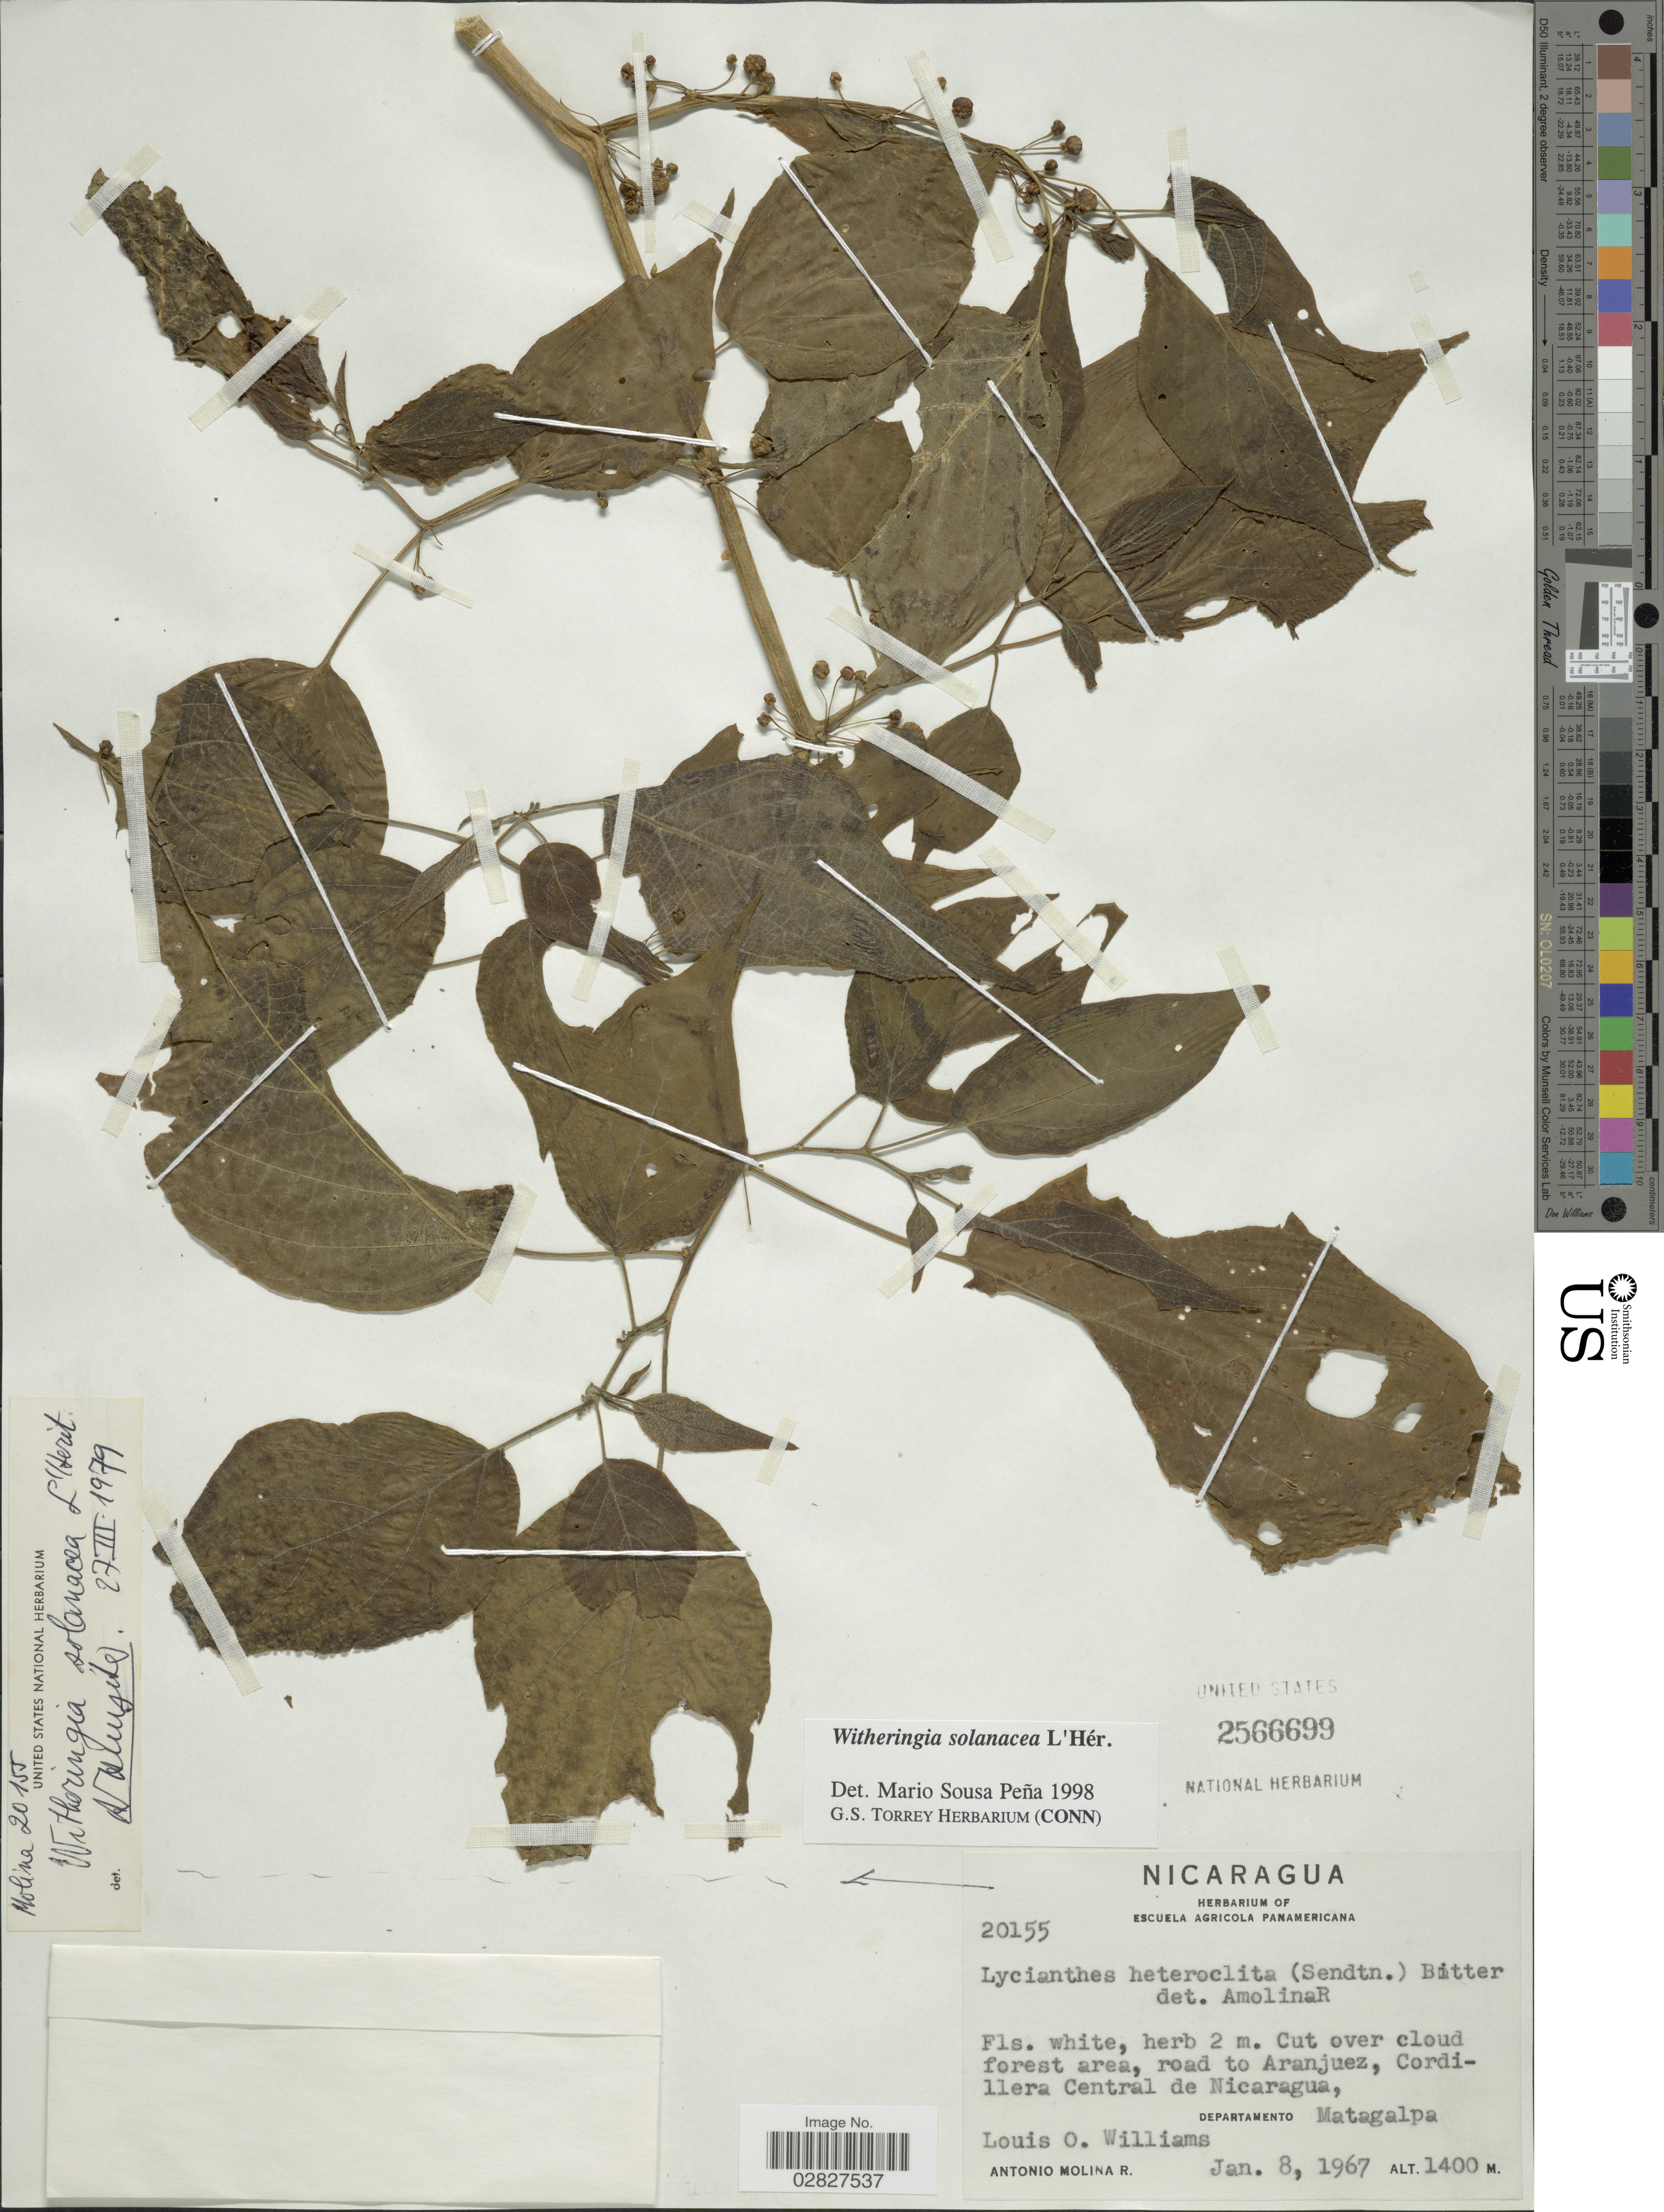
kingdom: Plantae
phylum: Tracheophyta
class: Magnoliopsida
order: Solanales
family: Solanaceae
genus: Witheringia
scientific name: Witheringia solanacea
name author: L'Hér.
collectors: L. O. Williams & A. Molina R.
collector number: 20155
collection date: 1967-01-08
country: Nicaragua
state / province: Matagalpa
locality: Cut over cloud forest area, road to Aranjuez, Cordillera Central de Nicaragua, Departamento Matagalpa.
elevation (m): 1400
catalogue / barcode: US 2566699